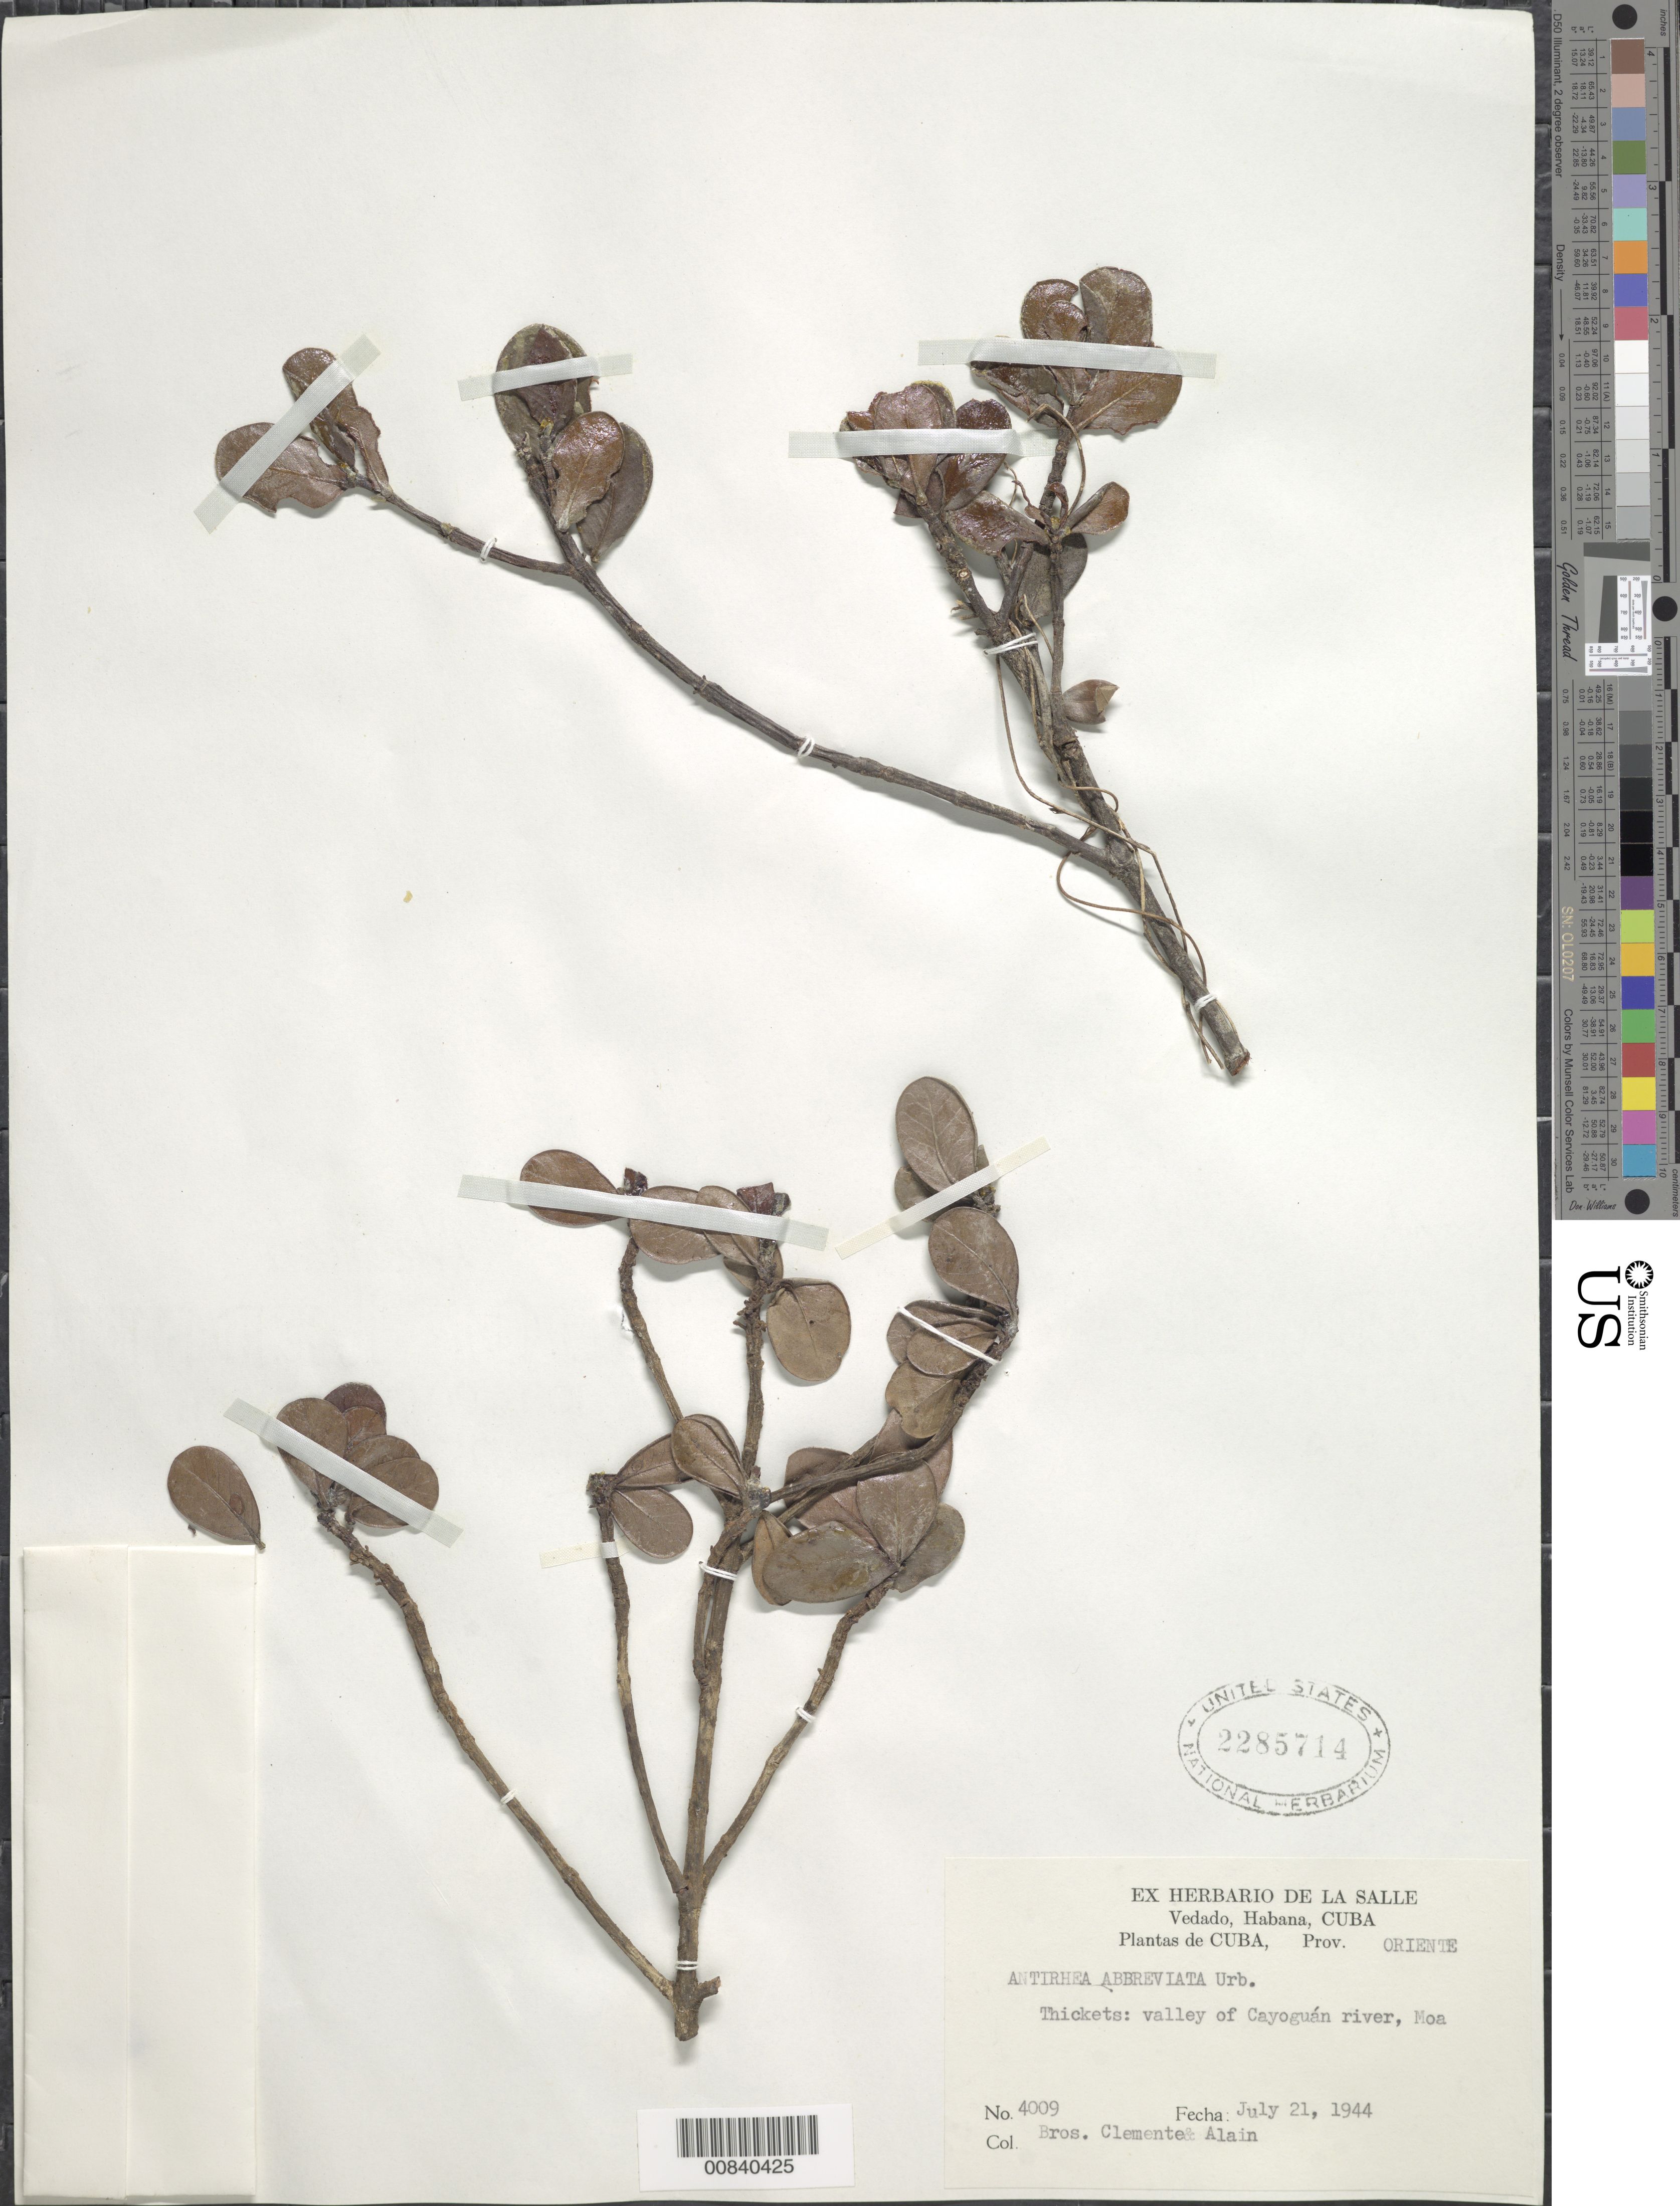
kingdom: Plantae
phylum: Tracheophyta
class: Magnoliopsida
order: Gentianales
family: Rubiaceae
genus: Stenostomum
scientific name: Stenostomum abbreviatum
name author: (Urb.) Borhidi & Fernández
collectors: Bro. Clemente & A. H. Liogier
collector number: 4009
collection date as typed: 21 Jul 1944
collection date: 1944-07-21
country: Cuba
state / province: Oriente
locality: Valley of Cayoguán River, Moa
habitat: Thickets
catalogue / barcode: US 2285714